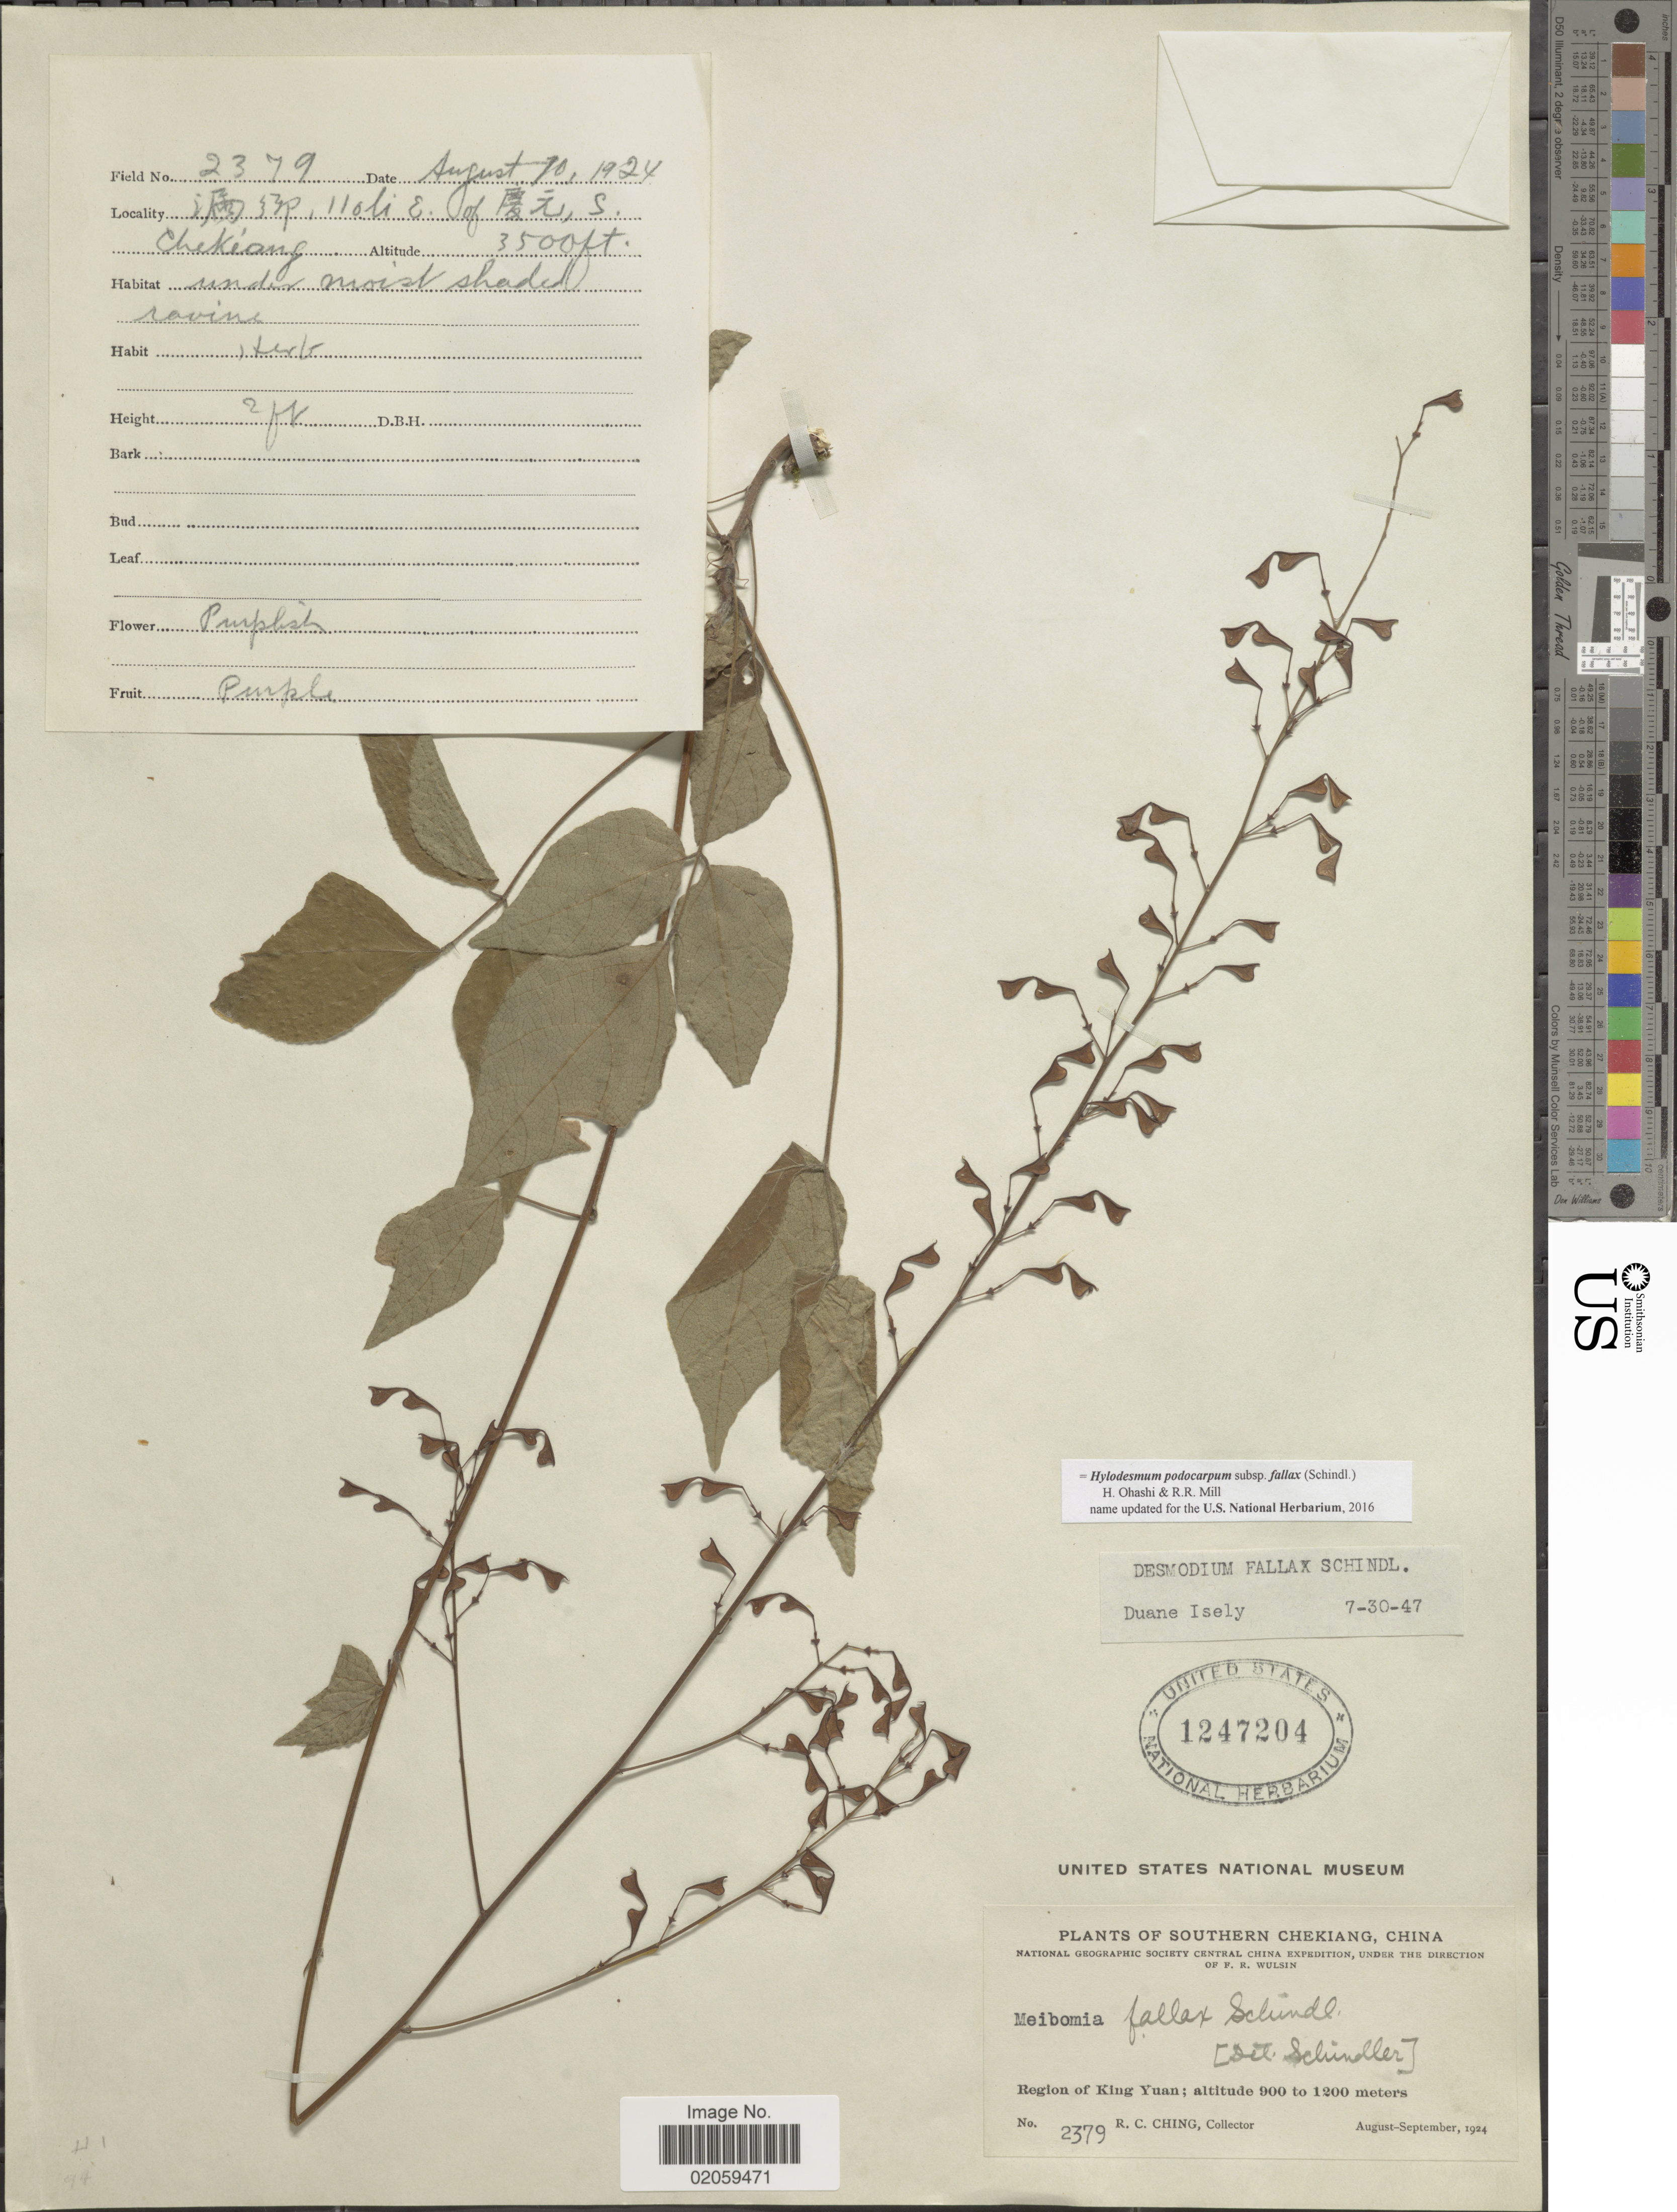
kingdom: Plantae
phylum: Tracheophyta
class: Magnoliopsida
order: Fabales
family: Fabaceae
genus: Hylodesmum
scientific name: Hylodesmum podocarpum subsp. fallax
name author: (Schindl.) H. Ohashi & R.R. Mill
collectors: R. C. Ching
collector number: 2379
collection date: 1924-08-10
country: China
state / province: Zhejiang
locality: QgyuanCounty.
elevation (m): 900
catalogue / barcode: US 1247204